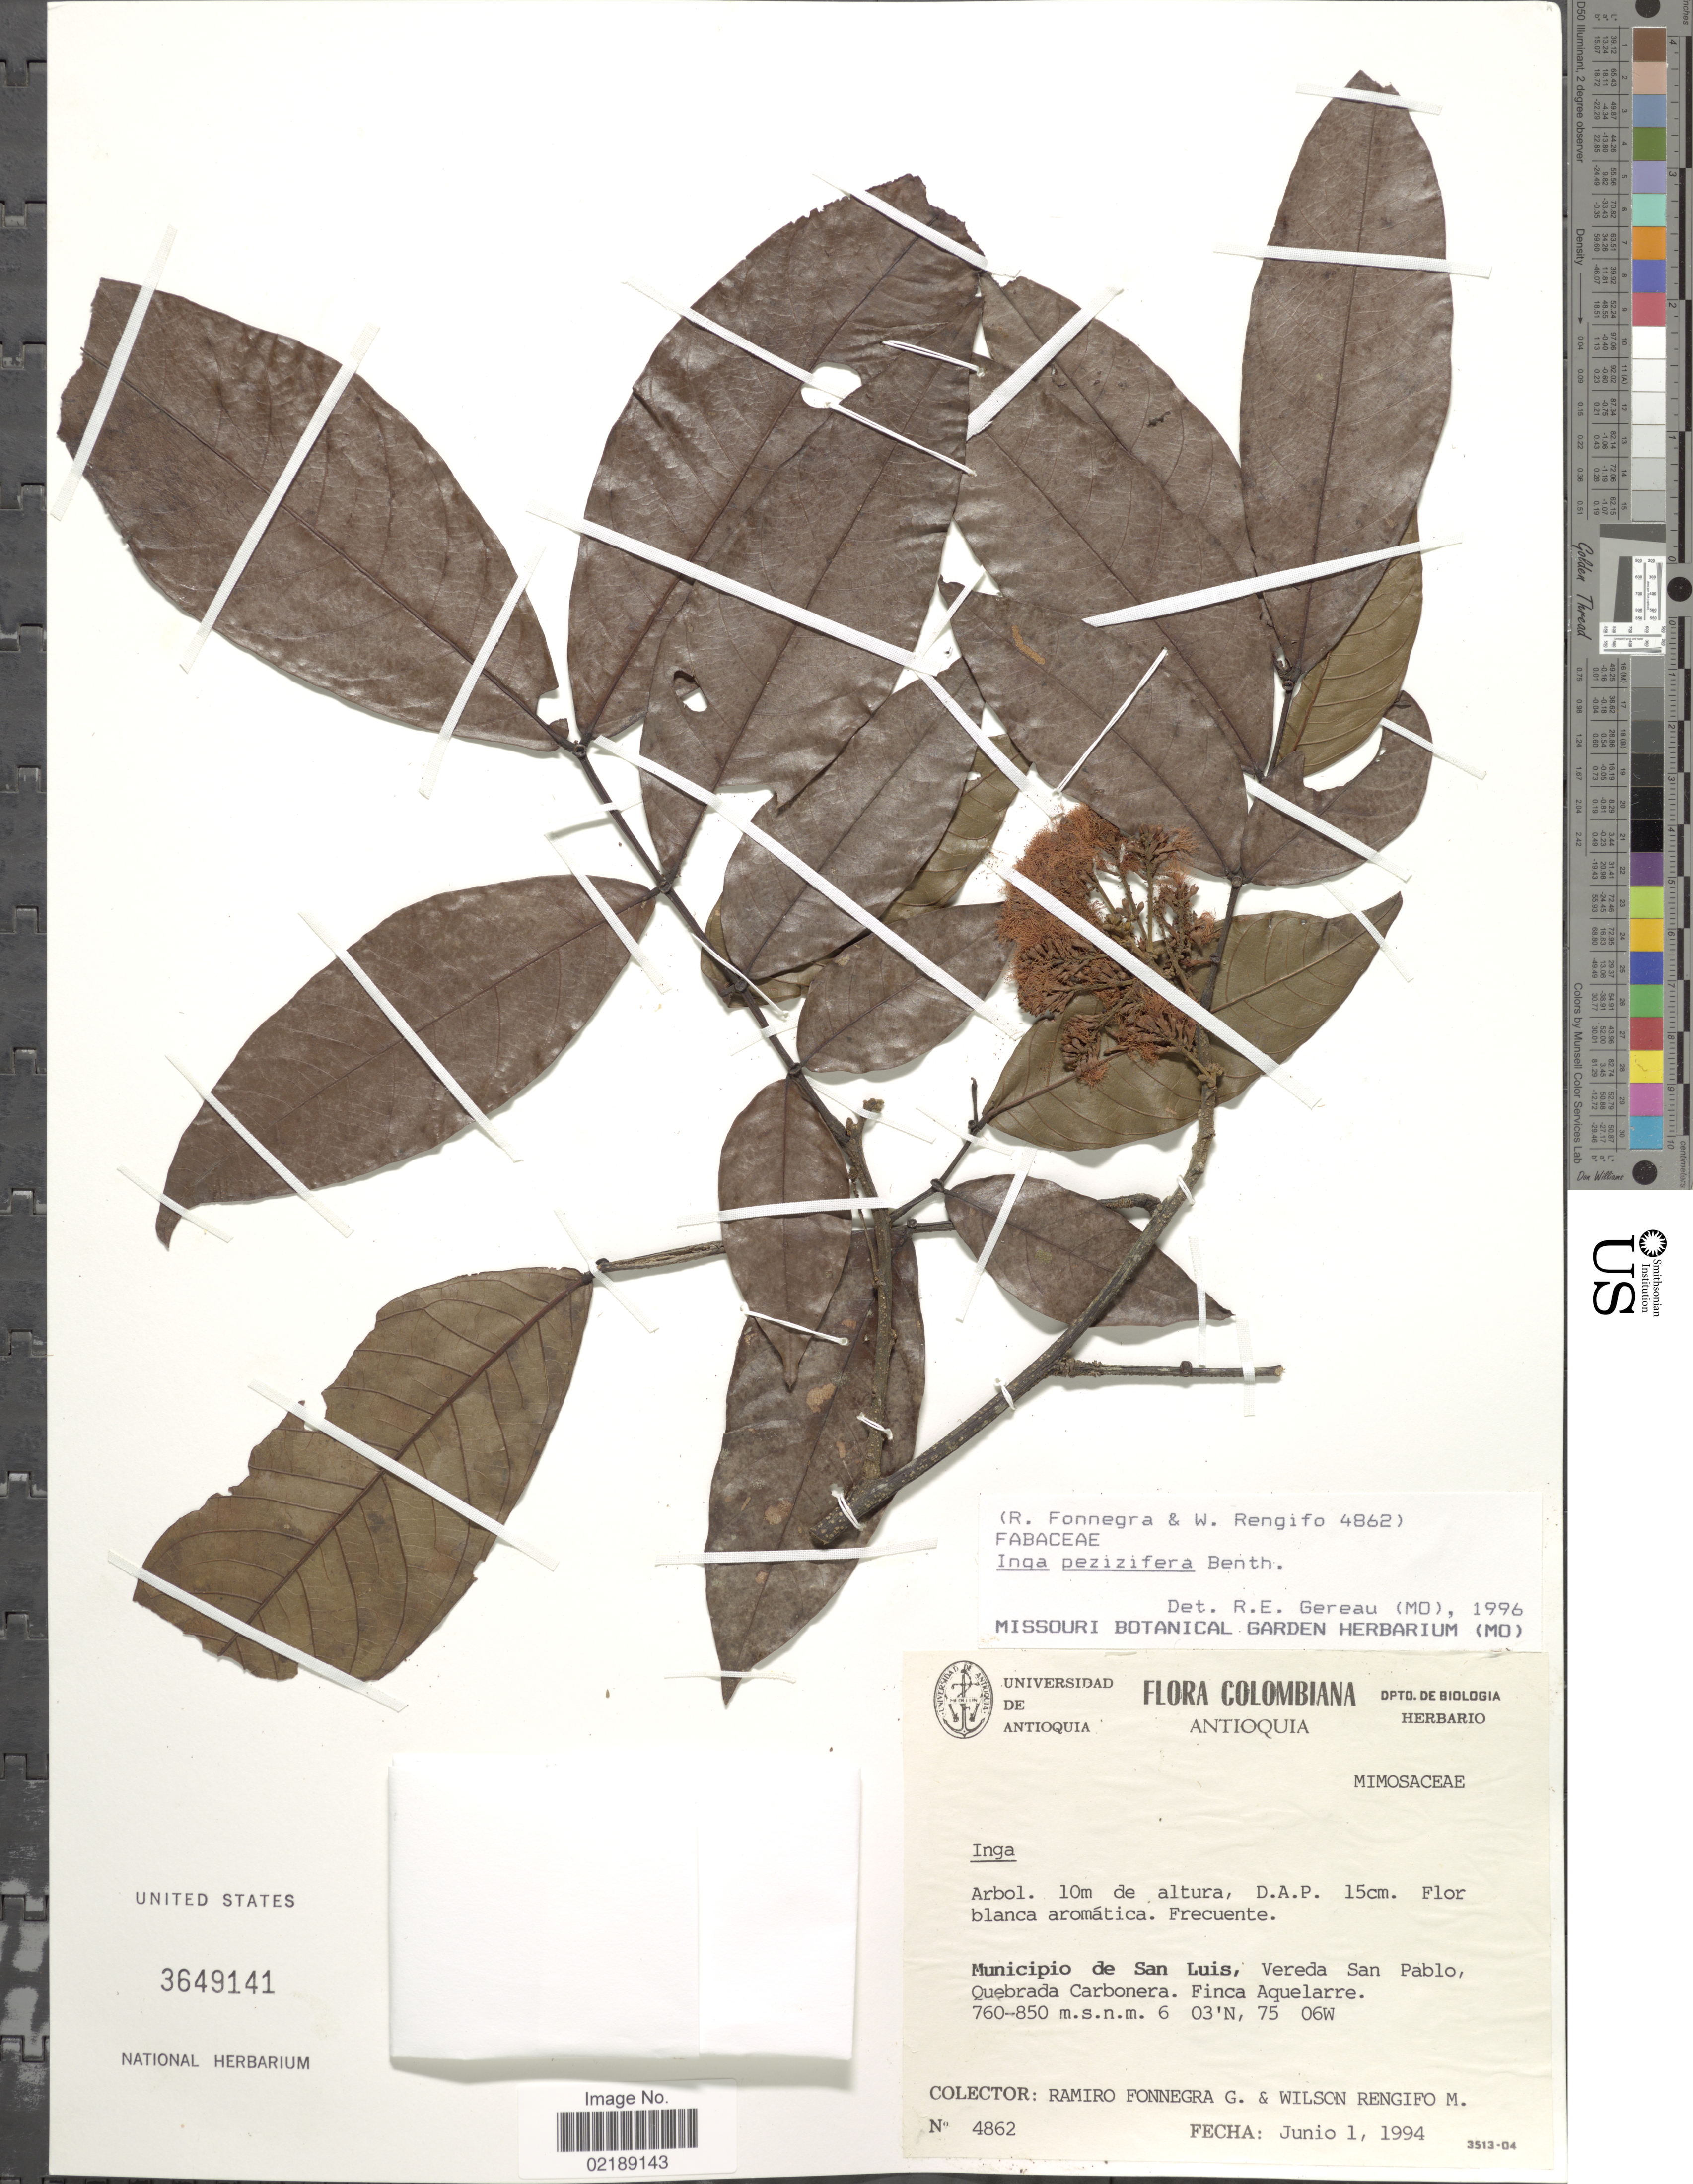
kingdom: Plantae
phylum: Tracheophyta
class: Magnoliopsida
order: Fabales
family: Fabaceae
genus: Inga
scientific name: Inga pezizifera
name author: Benth.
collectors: R. Fonnegra G. & W. Rengifo M.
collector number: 4862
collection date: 1994-06-01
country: Colombia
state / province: Antioquia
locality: Municipio de San Luis, Vereda San Pablo, Quebrada Carbonera, Finca Aquelarre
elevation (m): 760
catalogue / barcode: US 3649141